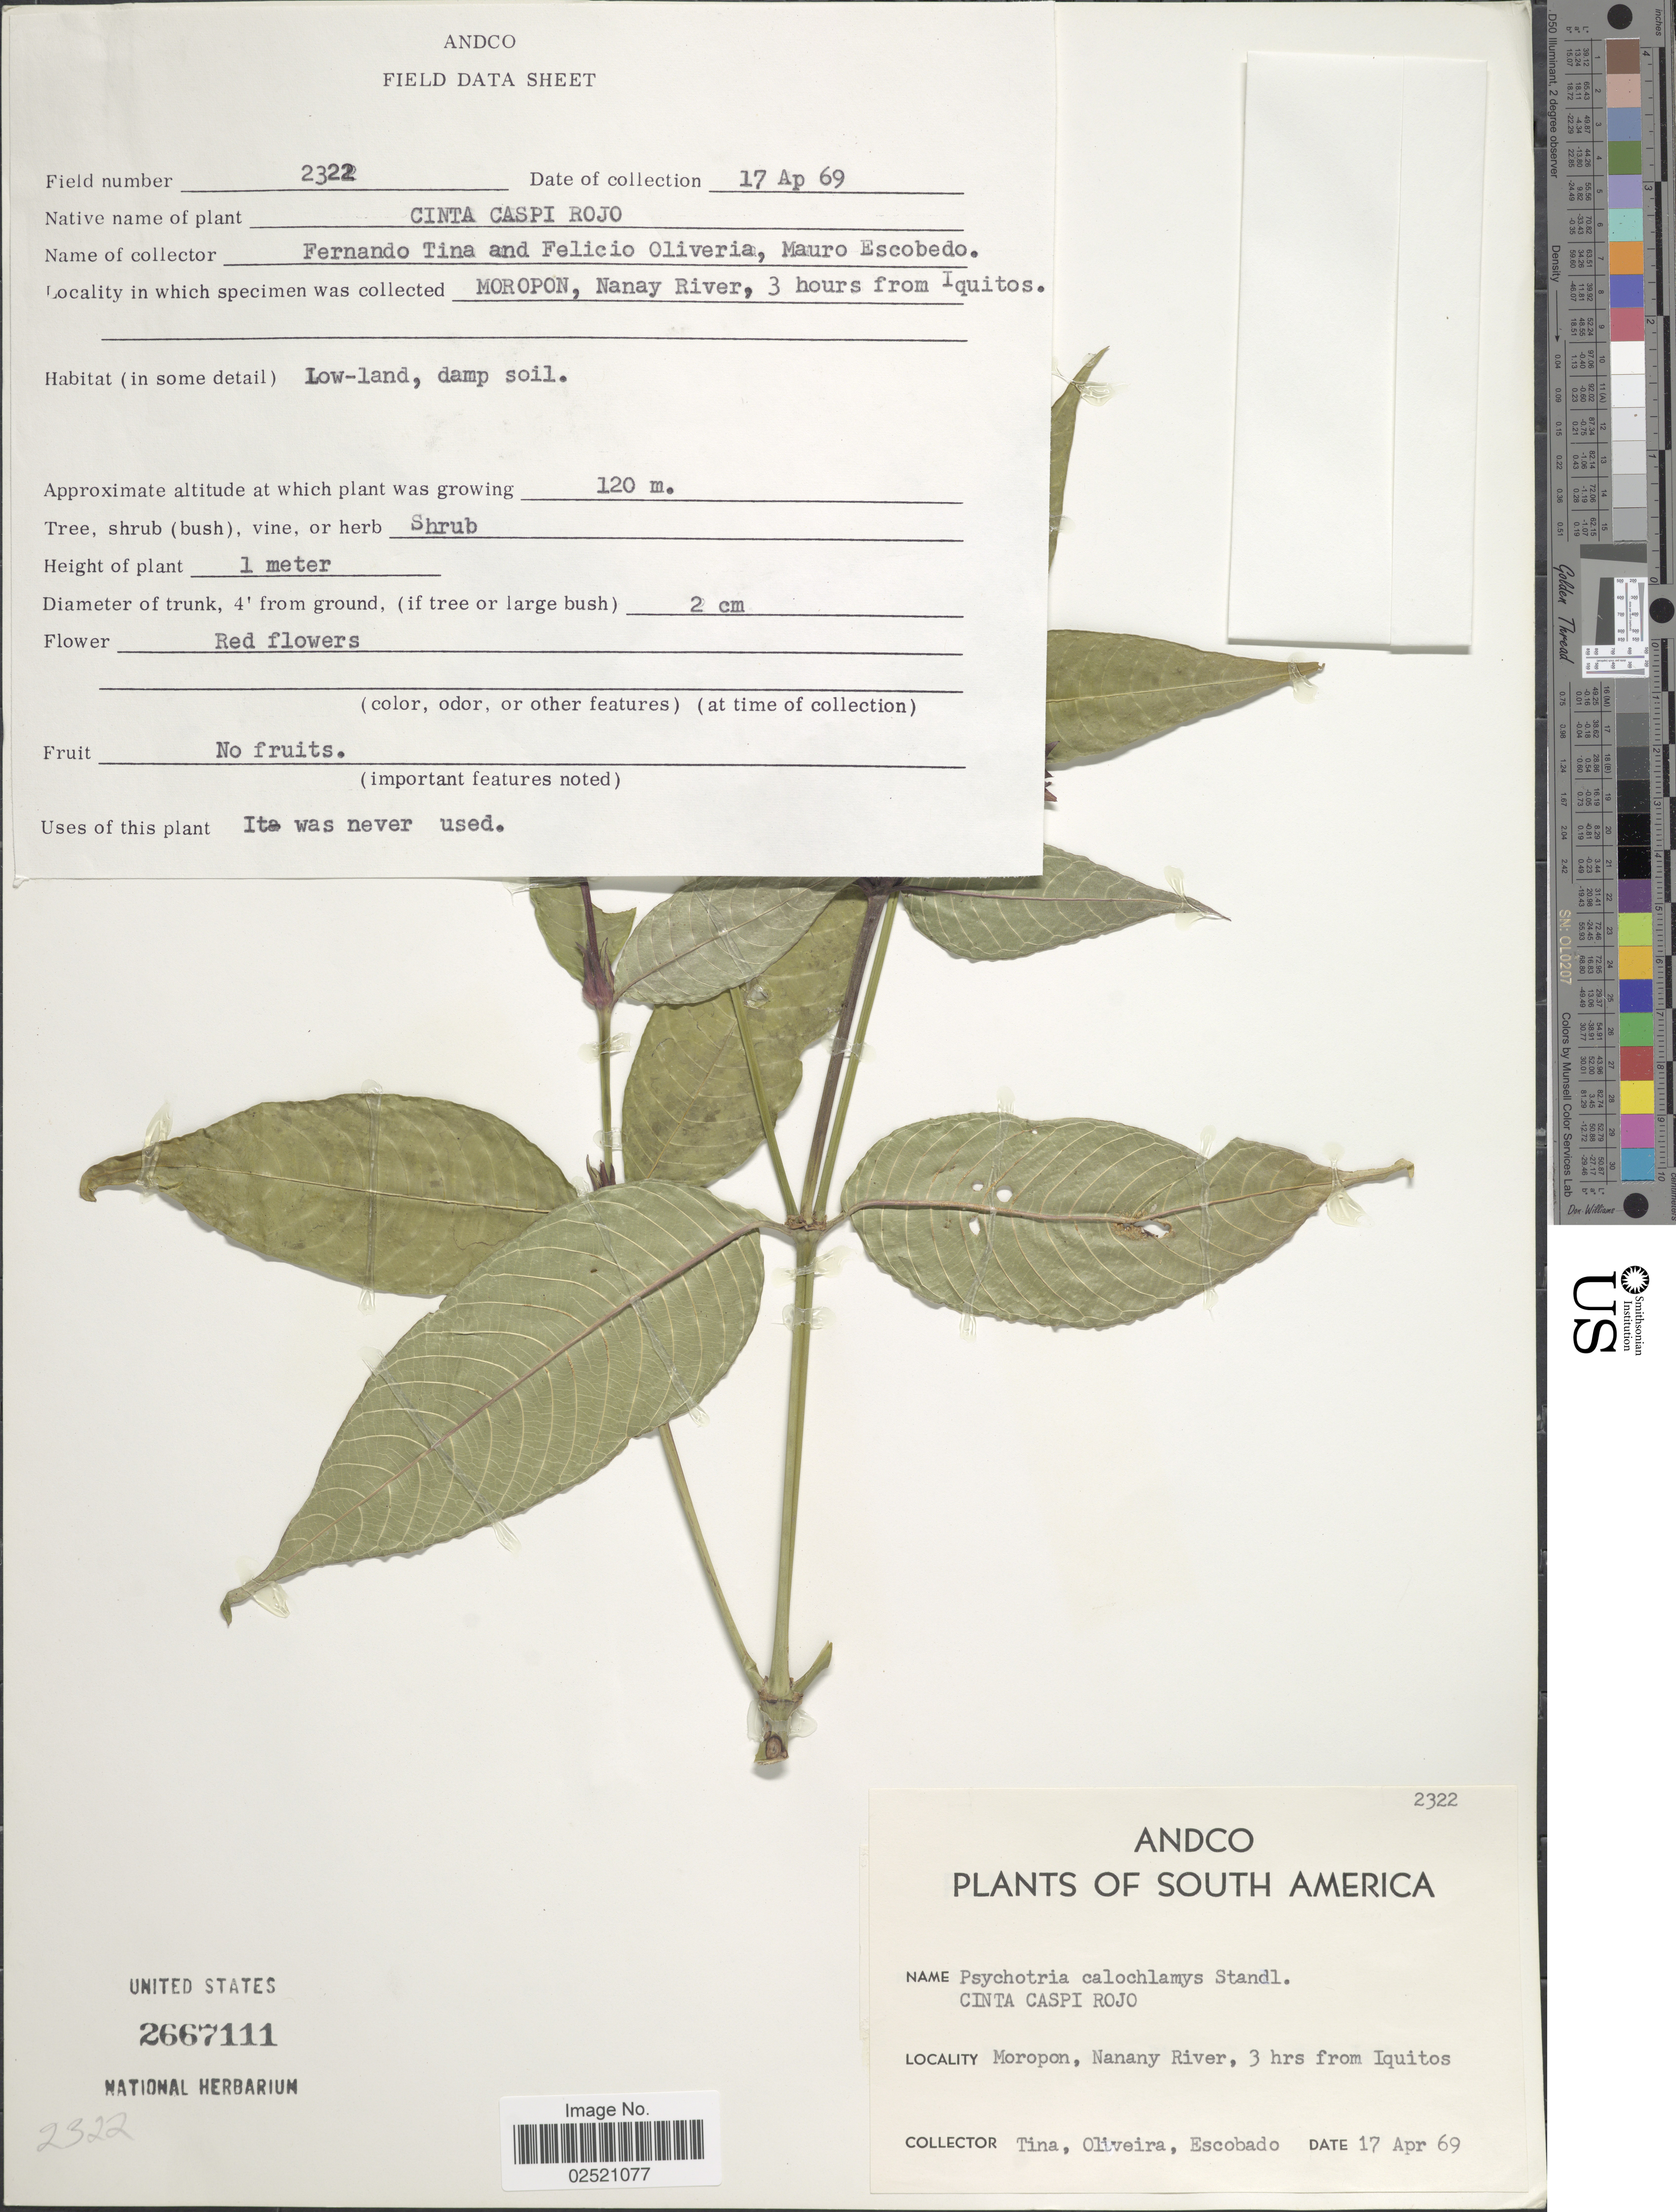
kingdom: Plantae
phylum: Tracheophyta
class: Magnoliopsida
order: Gentianales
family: Rubiaceae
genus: Psychotria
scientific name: Psychotria calochlamys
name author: Standl.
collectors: F. Tina, F. Oliveira & M. Escobedo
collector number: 2322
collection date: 1969-04-17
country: Peru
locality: Moropon, Nanany River, 3 hrs from Iquitos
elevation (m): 120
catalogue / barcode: US 2667111